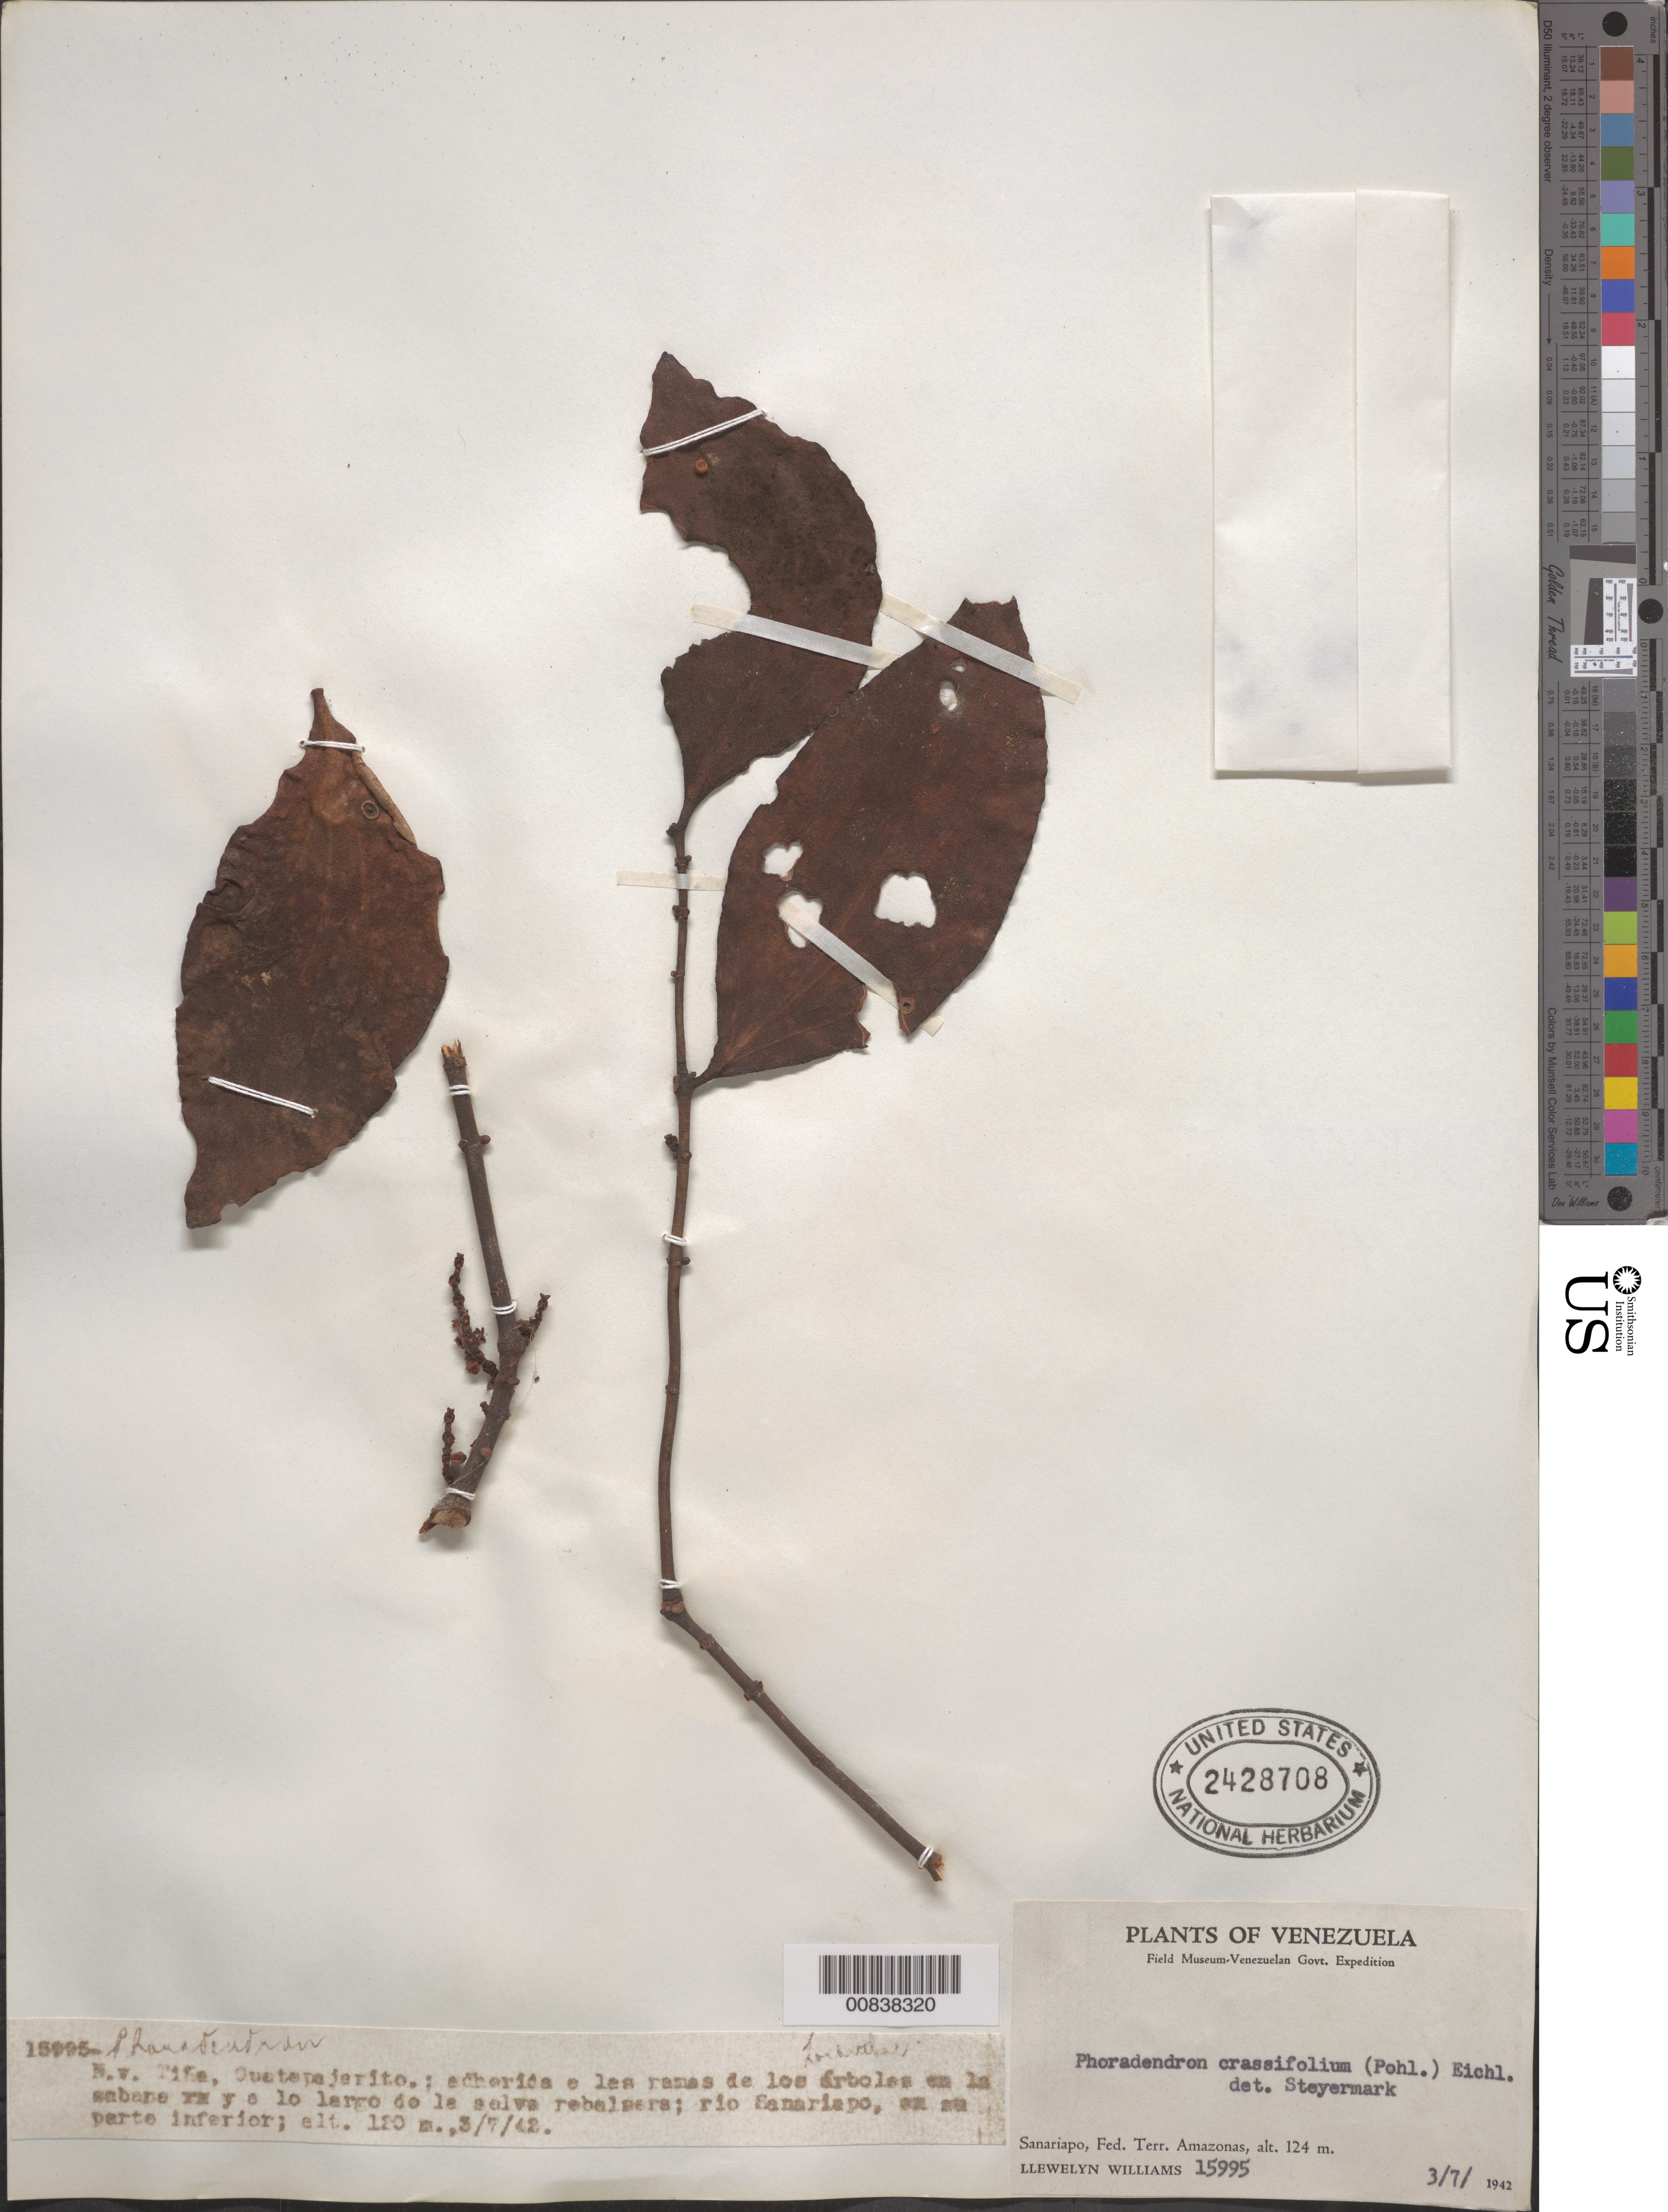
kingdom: Plantae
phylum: Tracheophyta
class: Magnoliopsida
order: Santalales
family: Viscaceae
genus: Phoradendron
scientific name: Phoradendron crassifolium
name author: (Pohl ex DC.) Eichler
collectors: Ll. Williams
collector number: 15995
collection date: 1942-07-03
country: Venezuela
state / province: Amazonas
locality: Sanariapo, Fed. Terr. Amazonas. Rio Sanariapo, en au parte inferior.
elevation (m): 120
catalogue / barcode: US 2428708